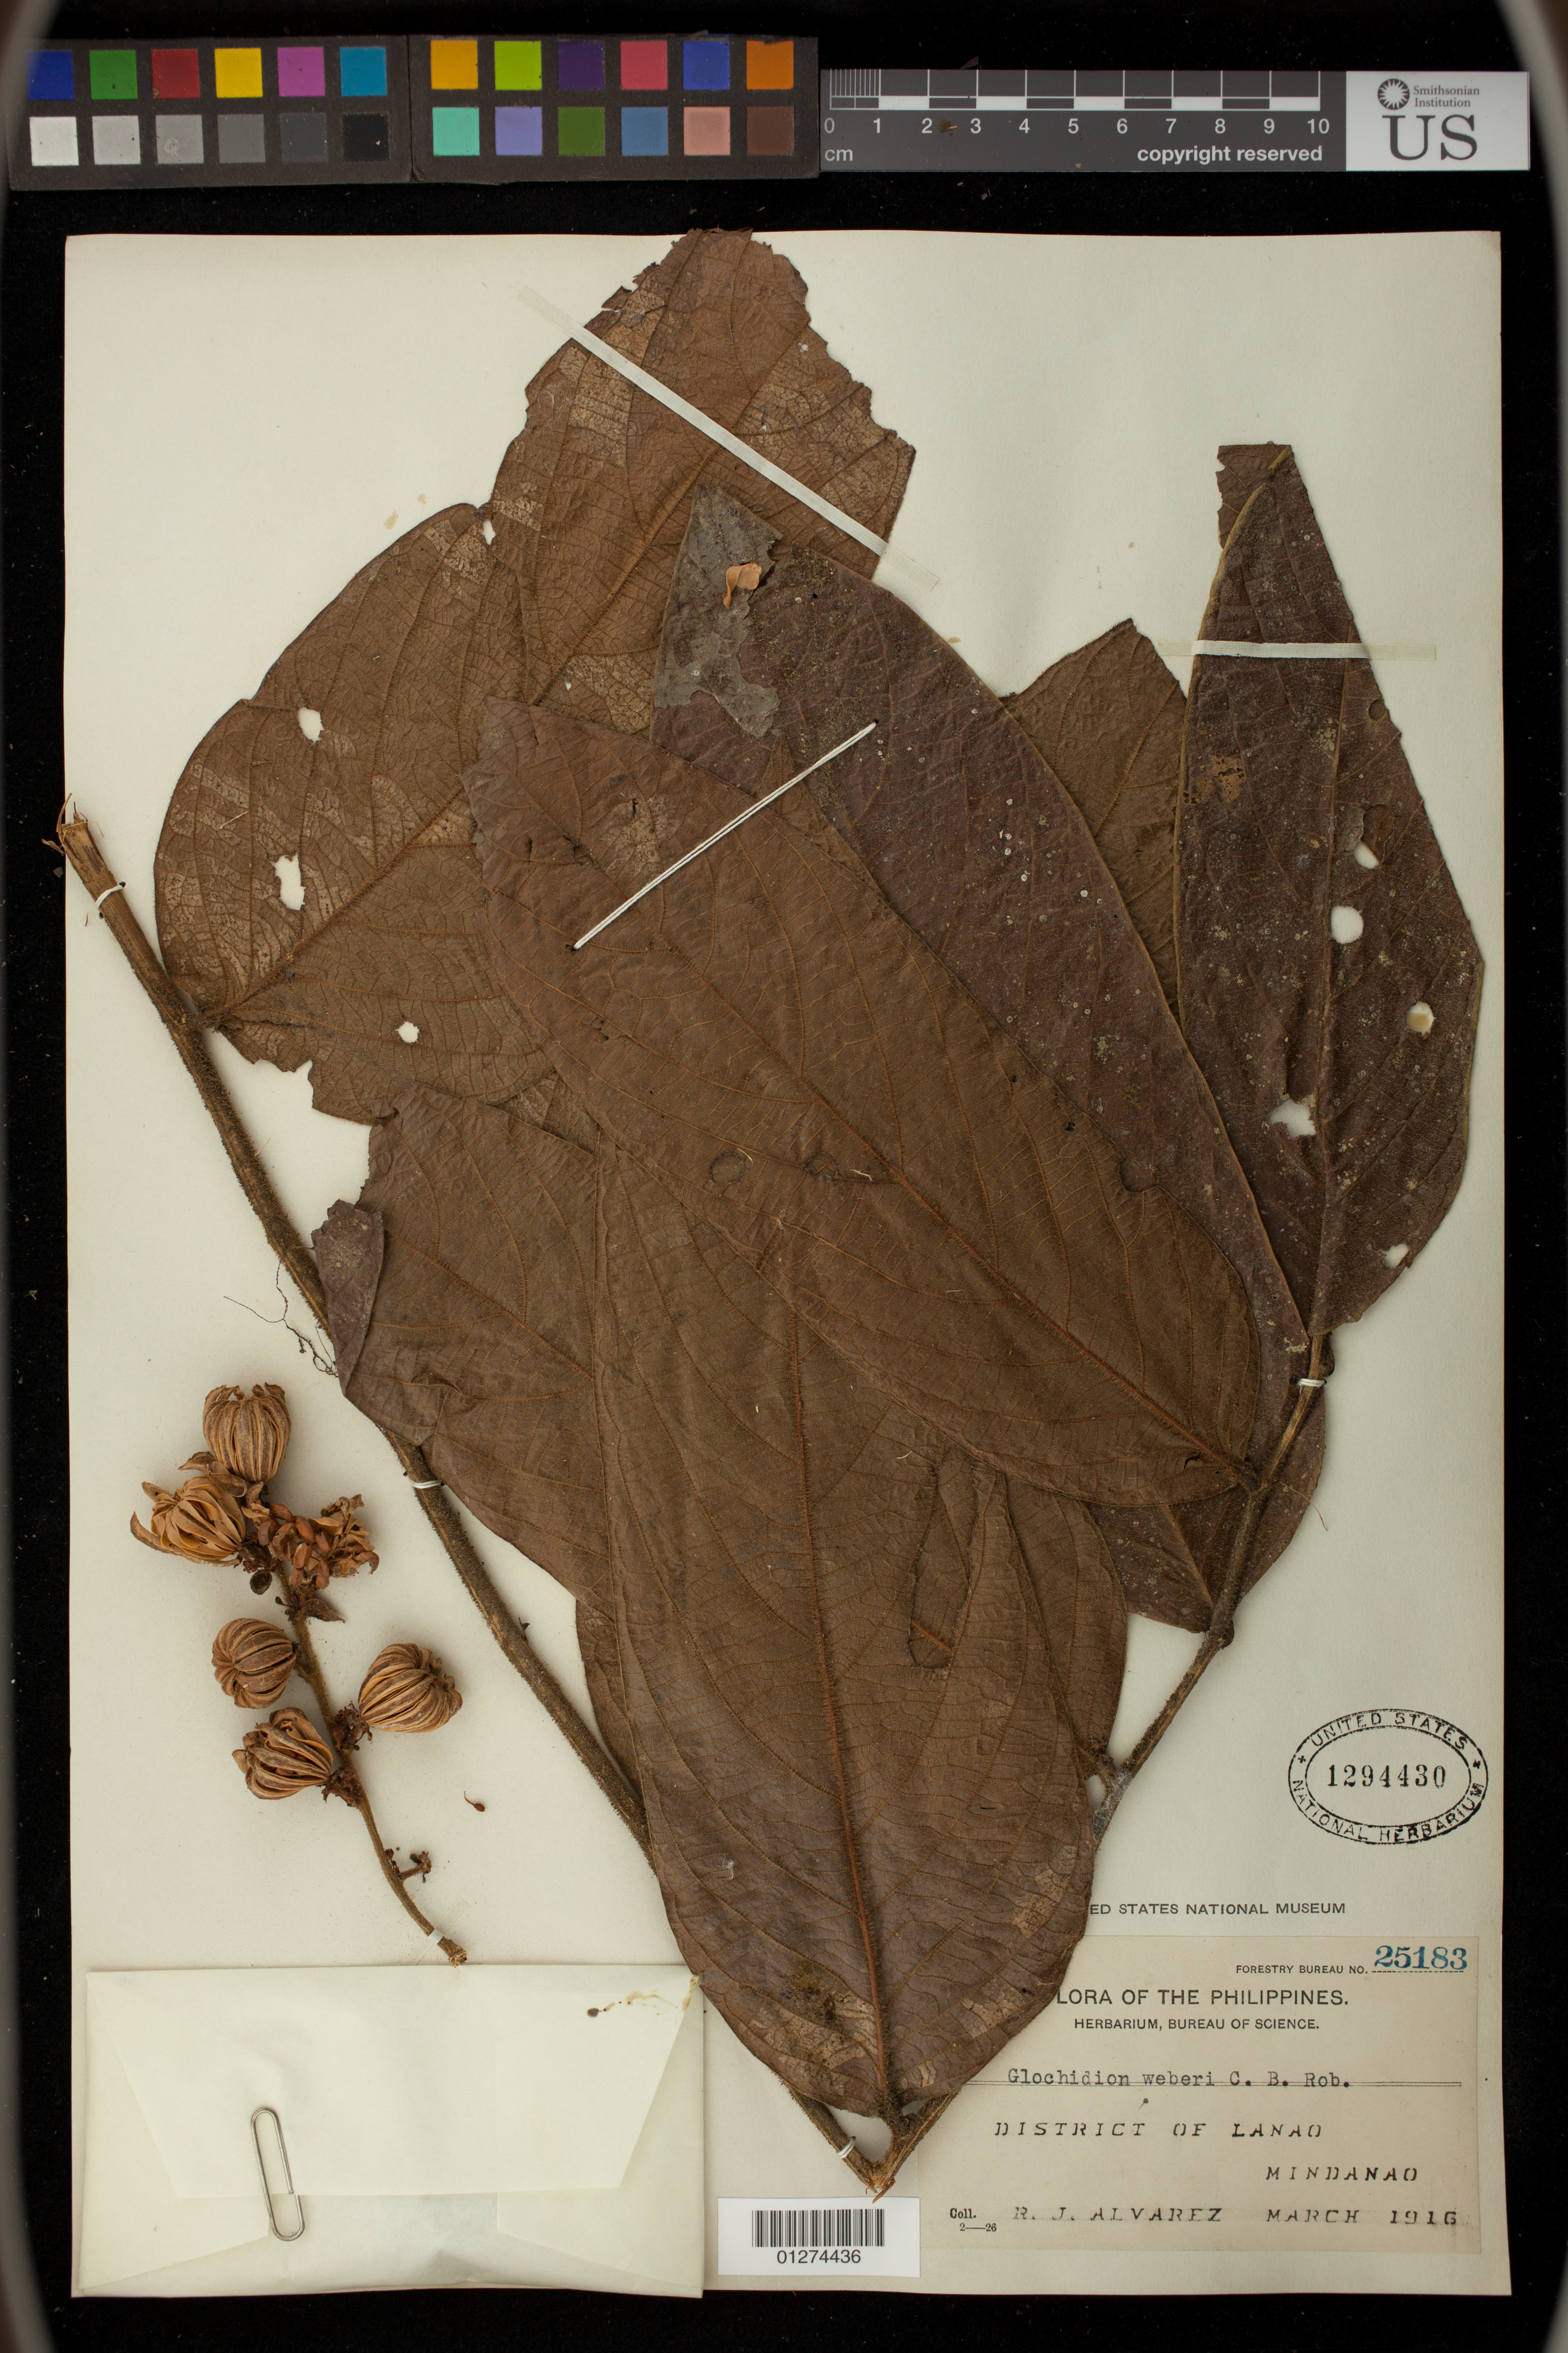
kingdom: Plantae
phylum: Tracheophyta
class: Magnoliopsida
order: Malpighiales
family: Phyllanthaceae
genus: Glochidion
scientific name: Glochidion weberi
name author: C.B. Rob.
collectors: R. Alvarez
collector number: For. Bur. 25183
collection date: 1916-03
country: Philippines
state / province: Central Visayas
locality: District of Lanao, Mindanao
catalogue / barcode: US 1294430